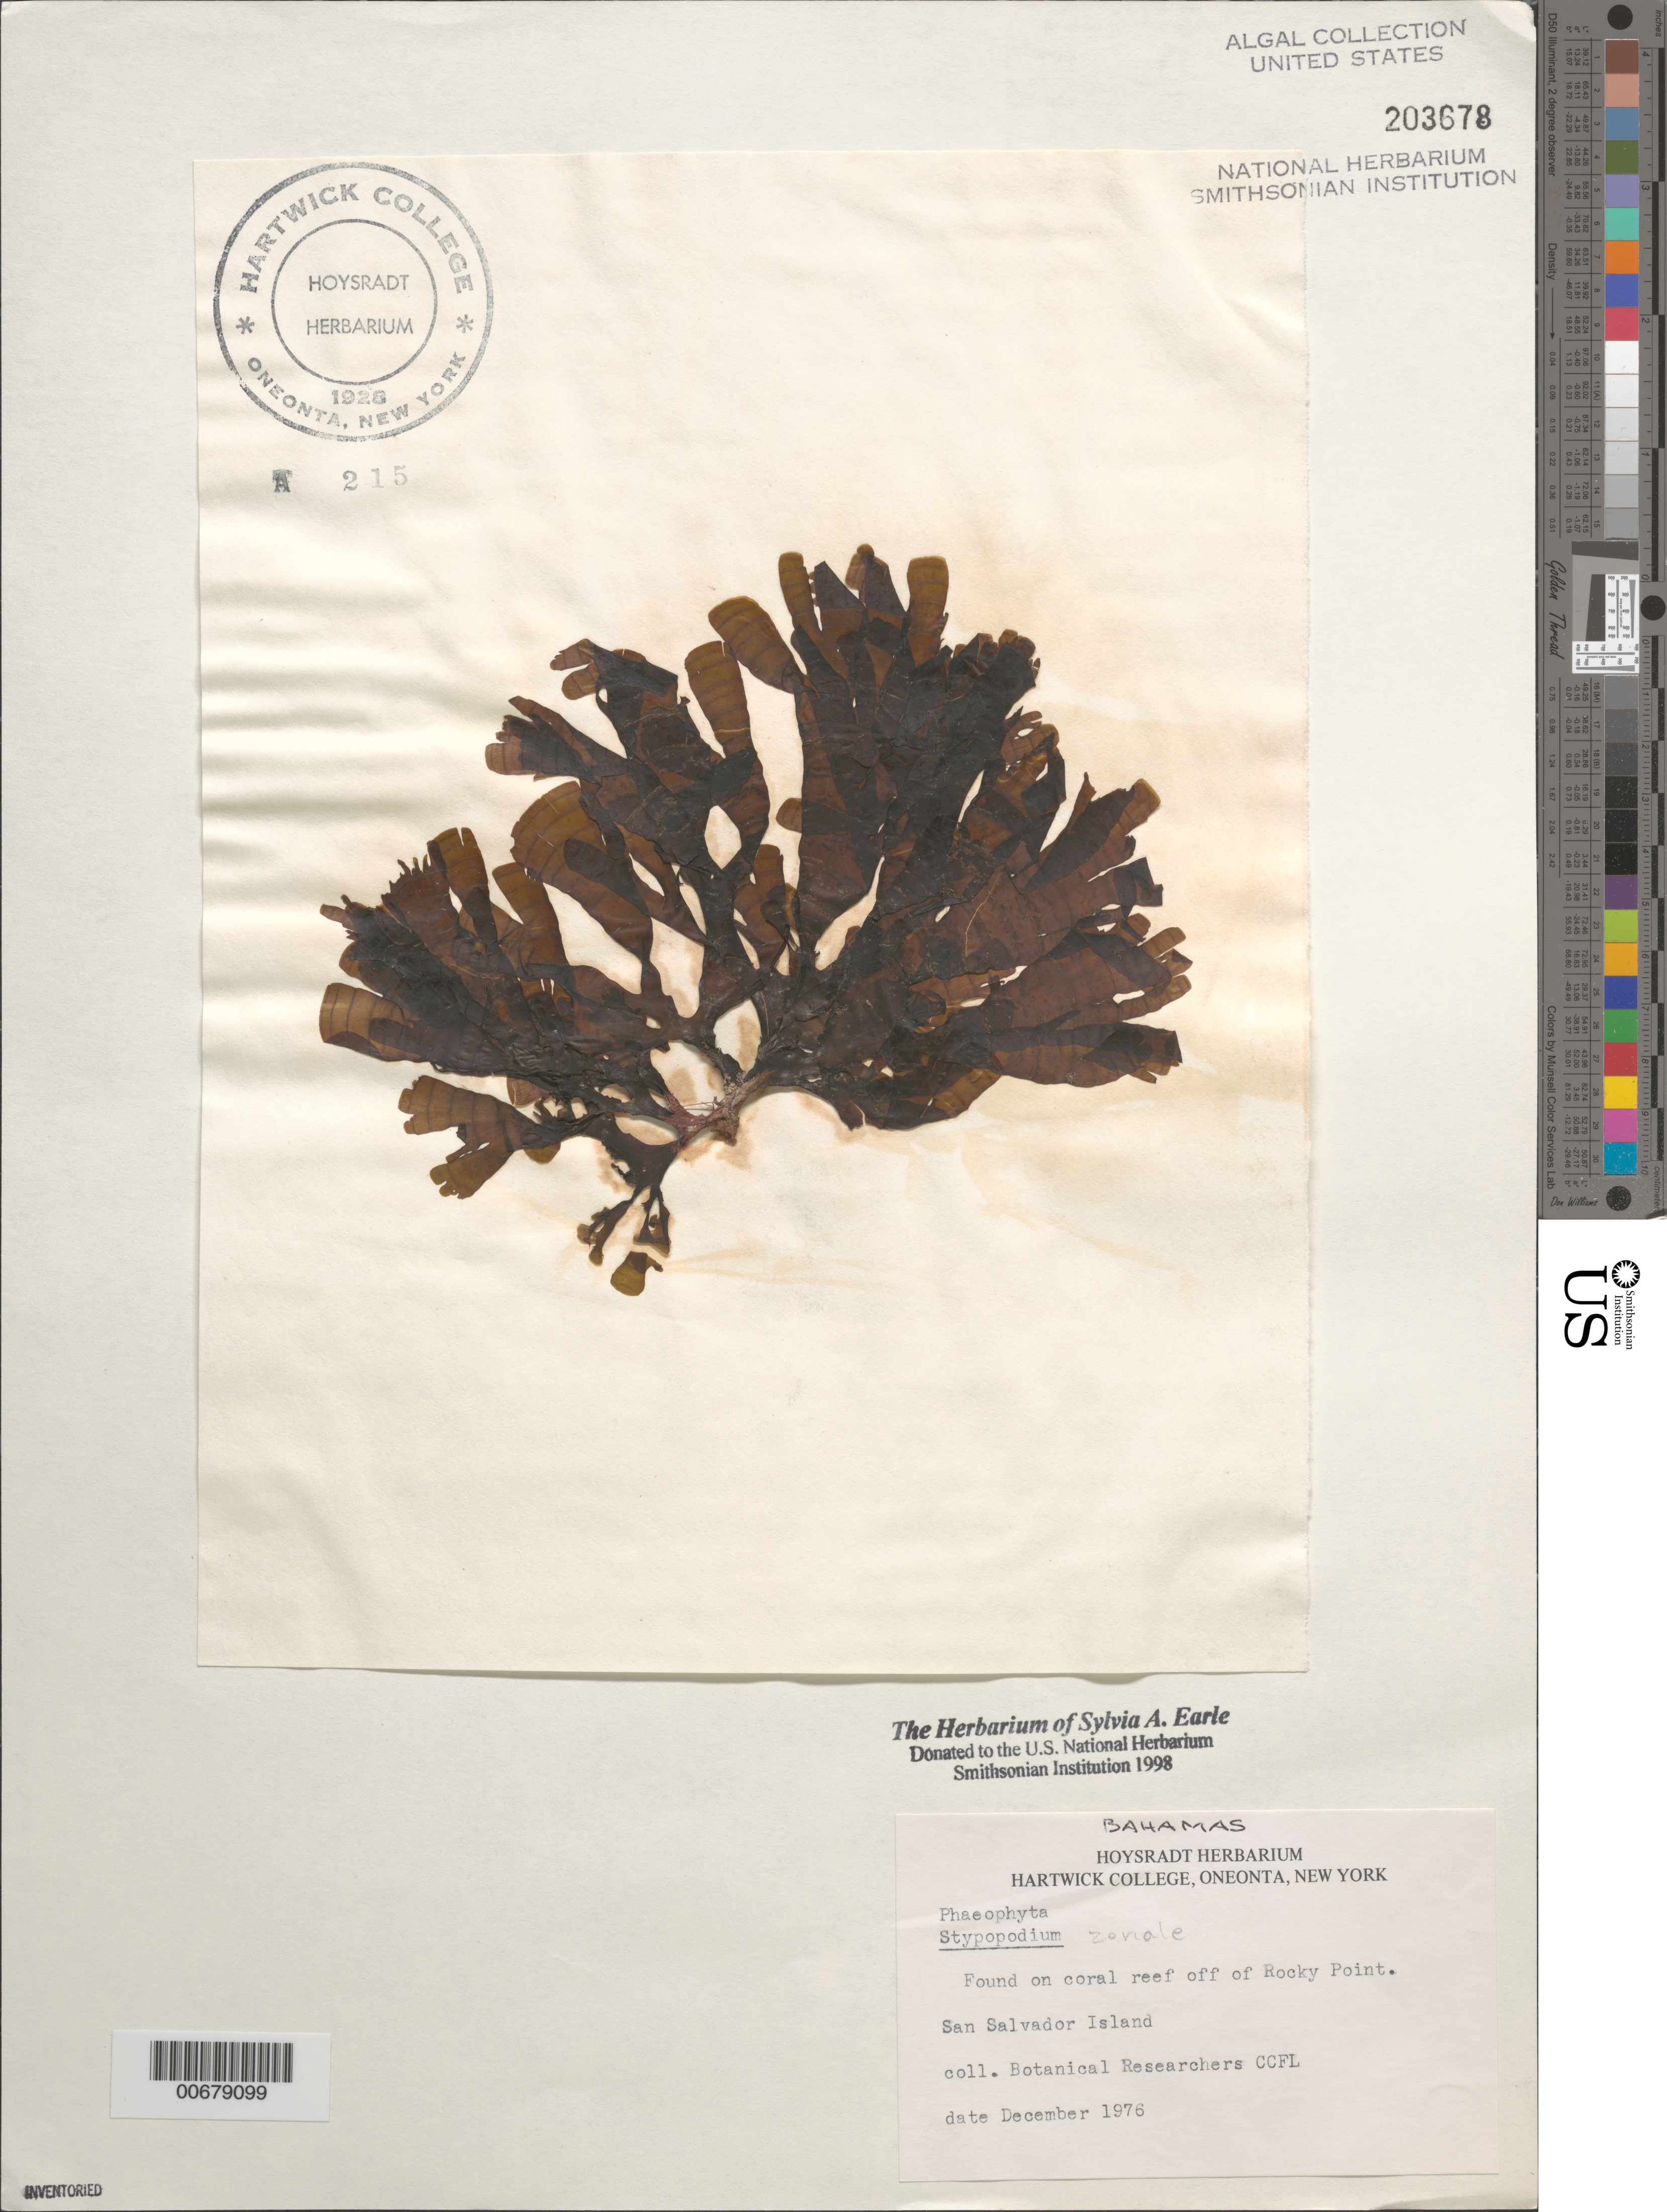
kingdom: Chromista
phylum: Ochrophyta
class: Phaeophyceae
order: Dictyotales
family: Dictyotaceae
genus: Stypopodium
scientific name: Stypopodium zonale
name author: (J.V.Lamouroux) Papenf.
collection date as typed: Dec 1976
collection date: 1976-12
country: Bahamas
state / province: San Salvador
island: San Salvador Island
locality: Off Rocky Point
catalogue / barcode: US 203678